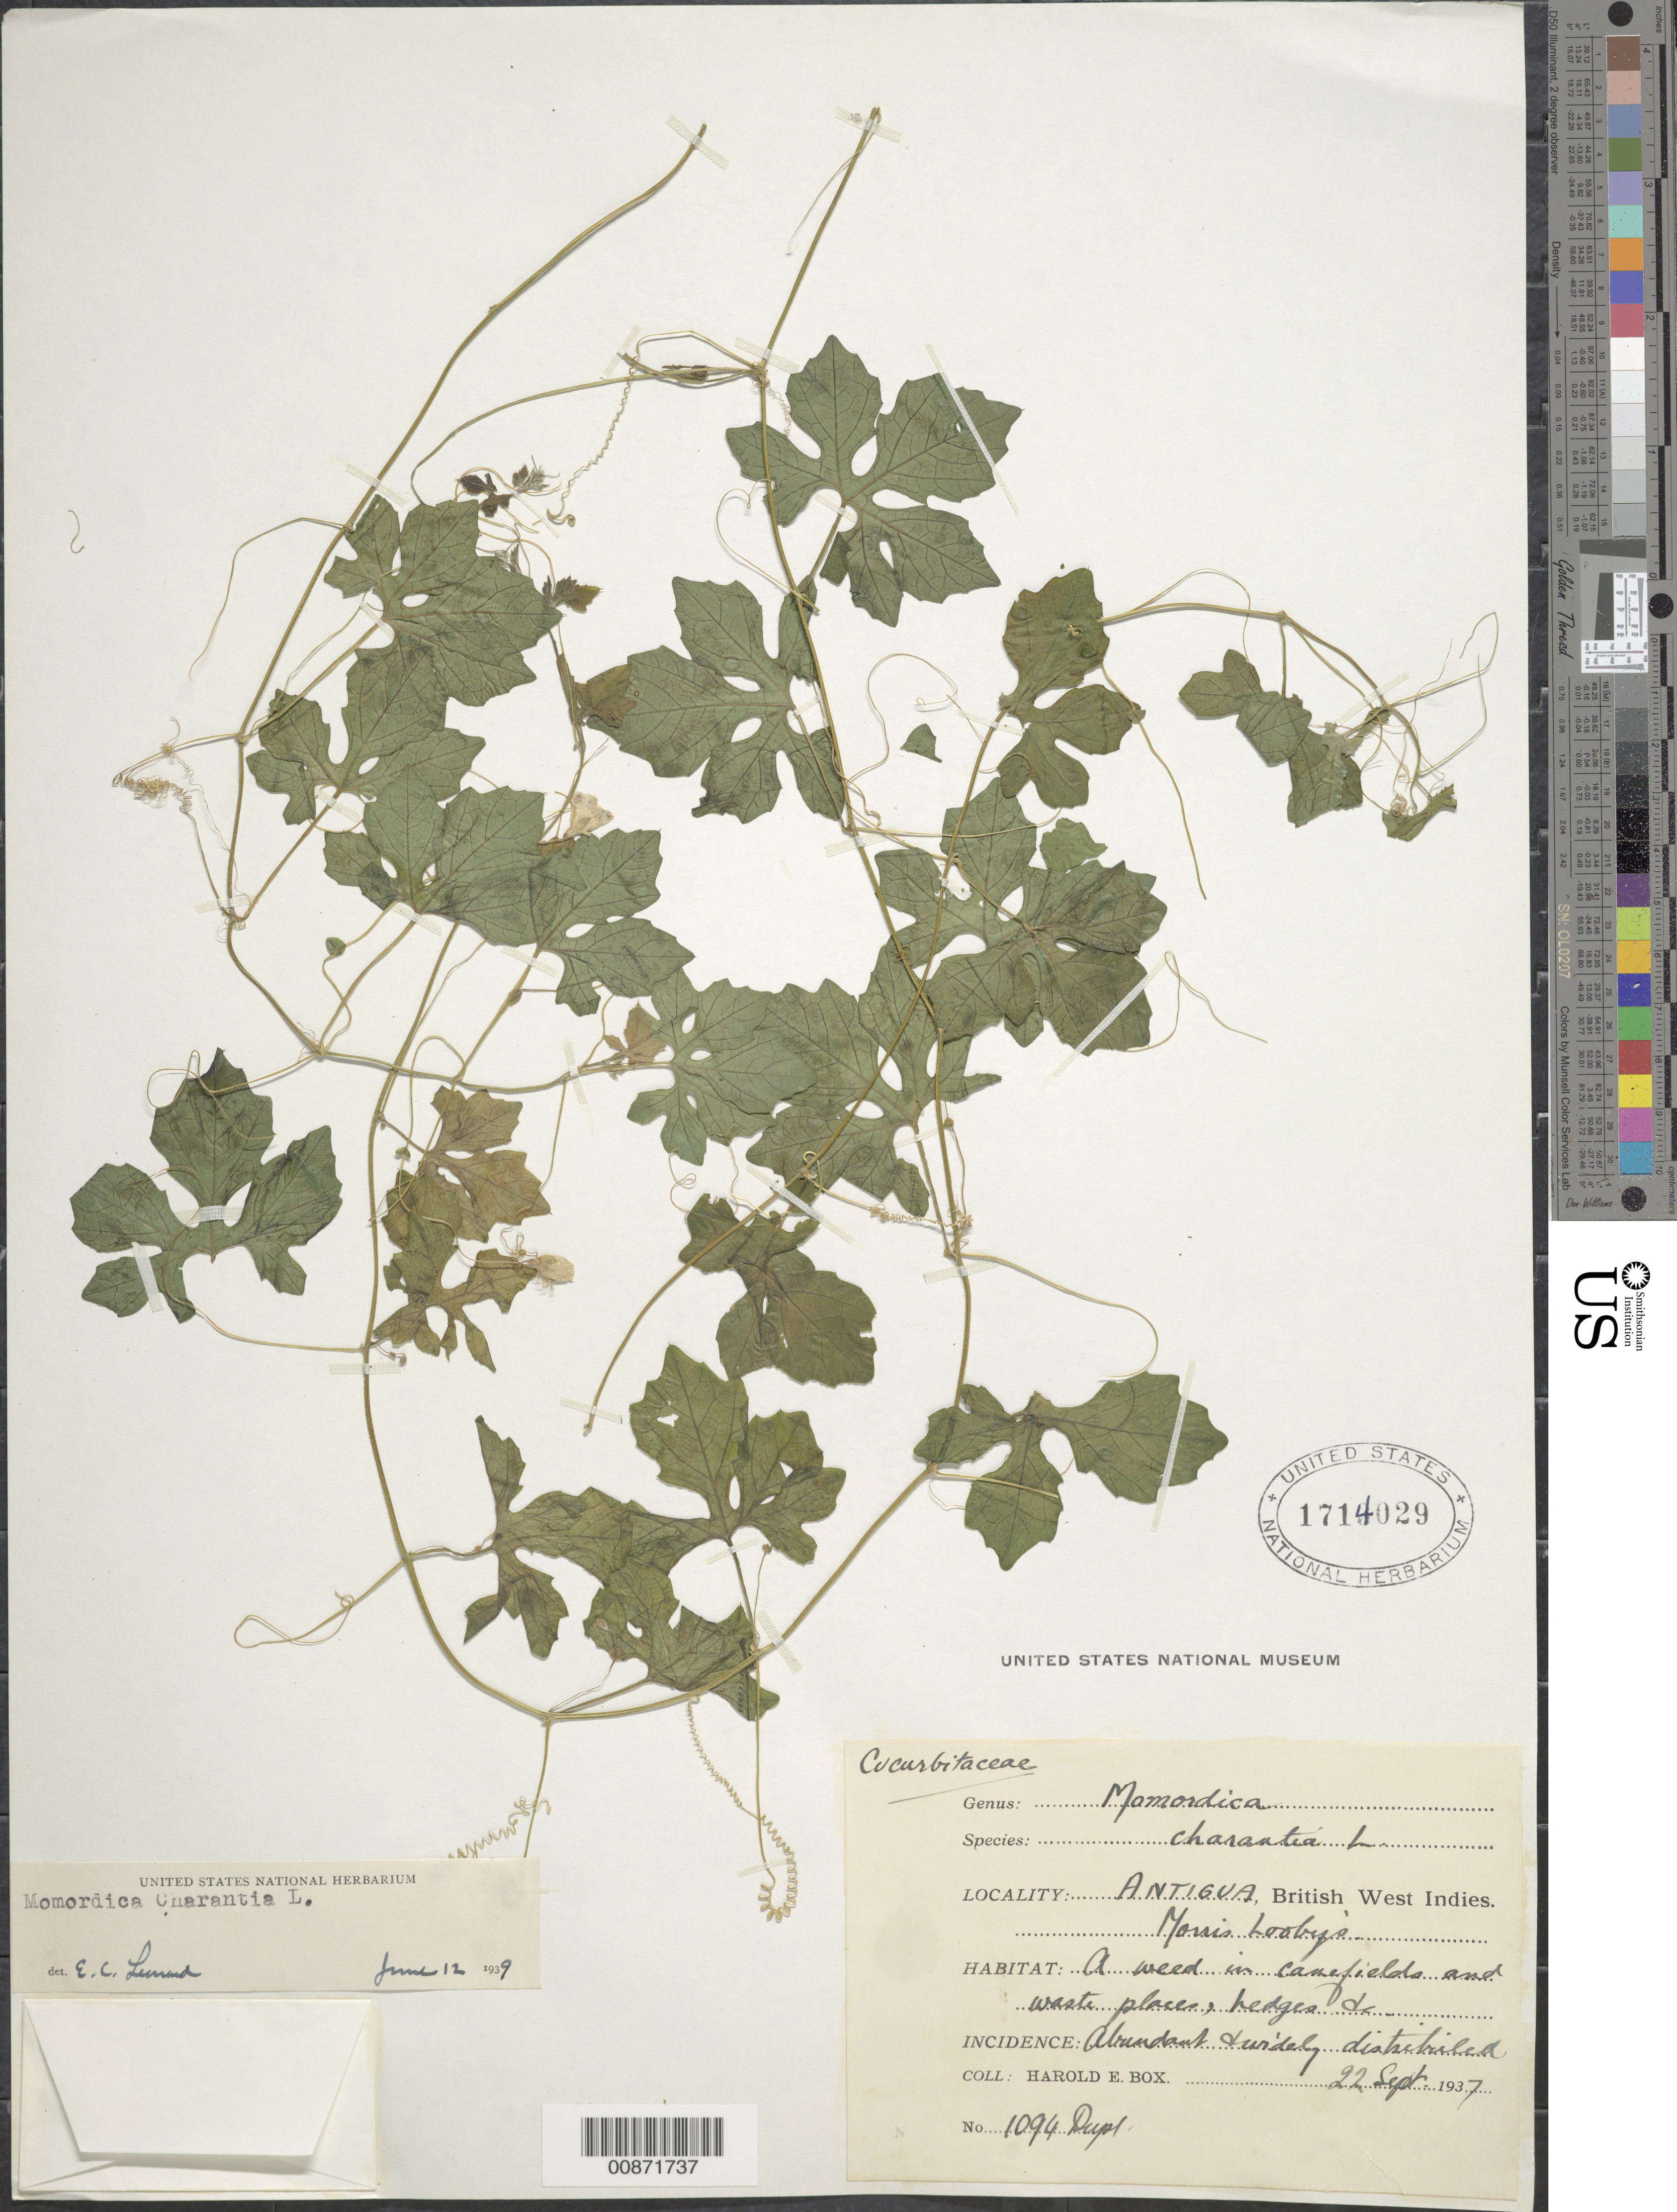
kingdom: Plantae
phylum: Tracheophyta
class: Magnoliopsida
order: Cucurbitales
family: Cucurbitaceae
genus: Momordica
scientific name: Momordica charantia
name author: L.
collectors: H. E. Box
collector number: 1094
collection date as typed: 22 Sep 1937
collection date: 1937-09-22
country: Antigua and Barbuda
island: Leeward Is.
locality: Morris Llooby's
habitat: Weed in canefields and waste places, on hedges, etc.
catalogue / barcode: US 1714029